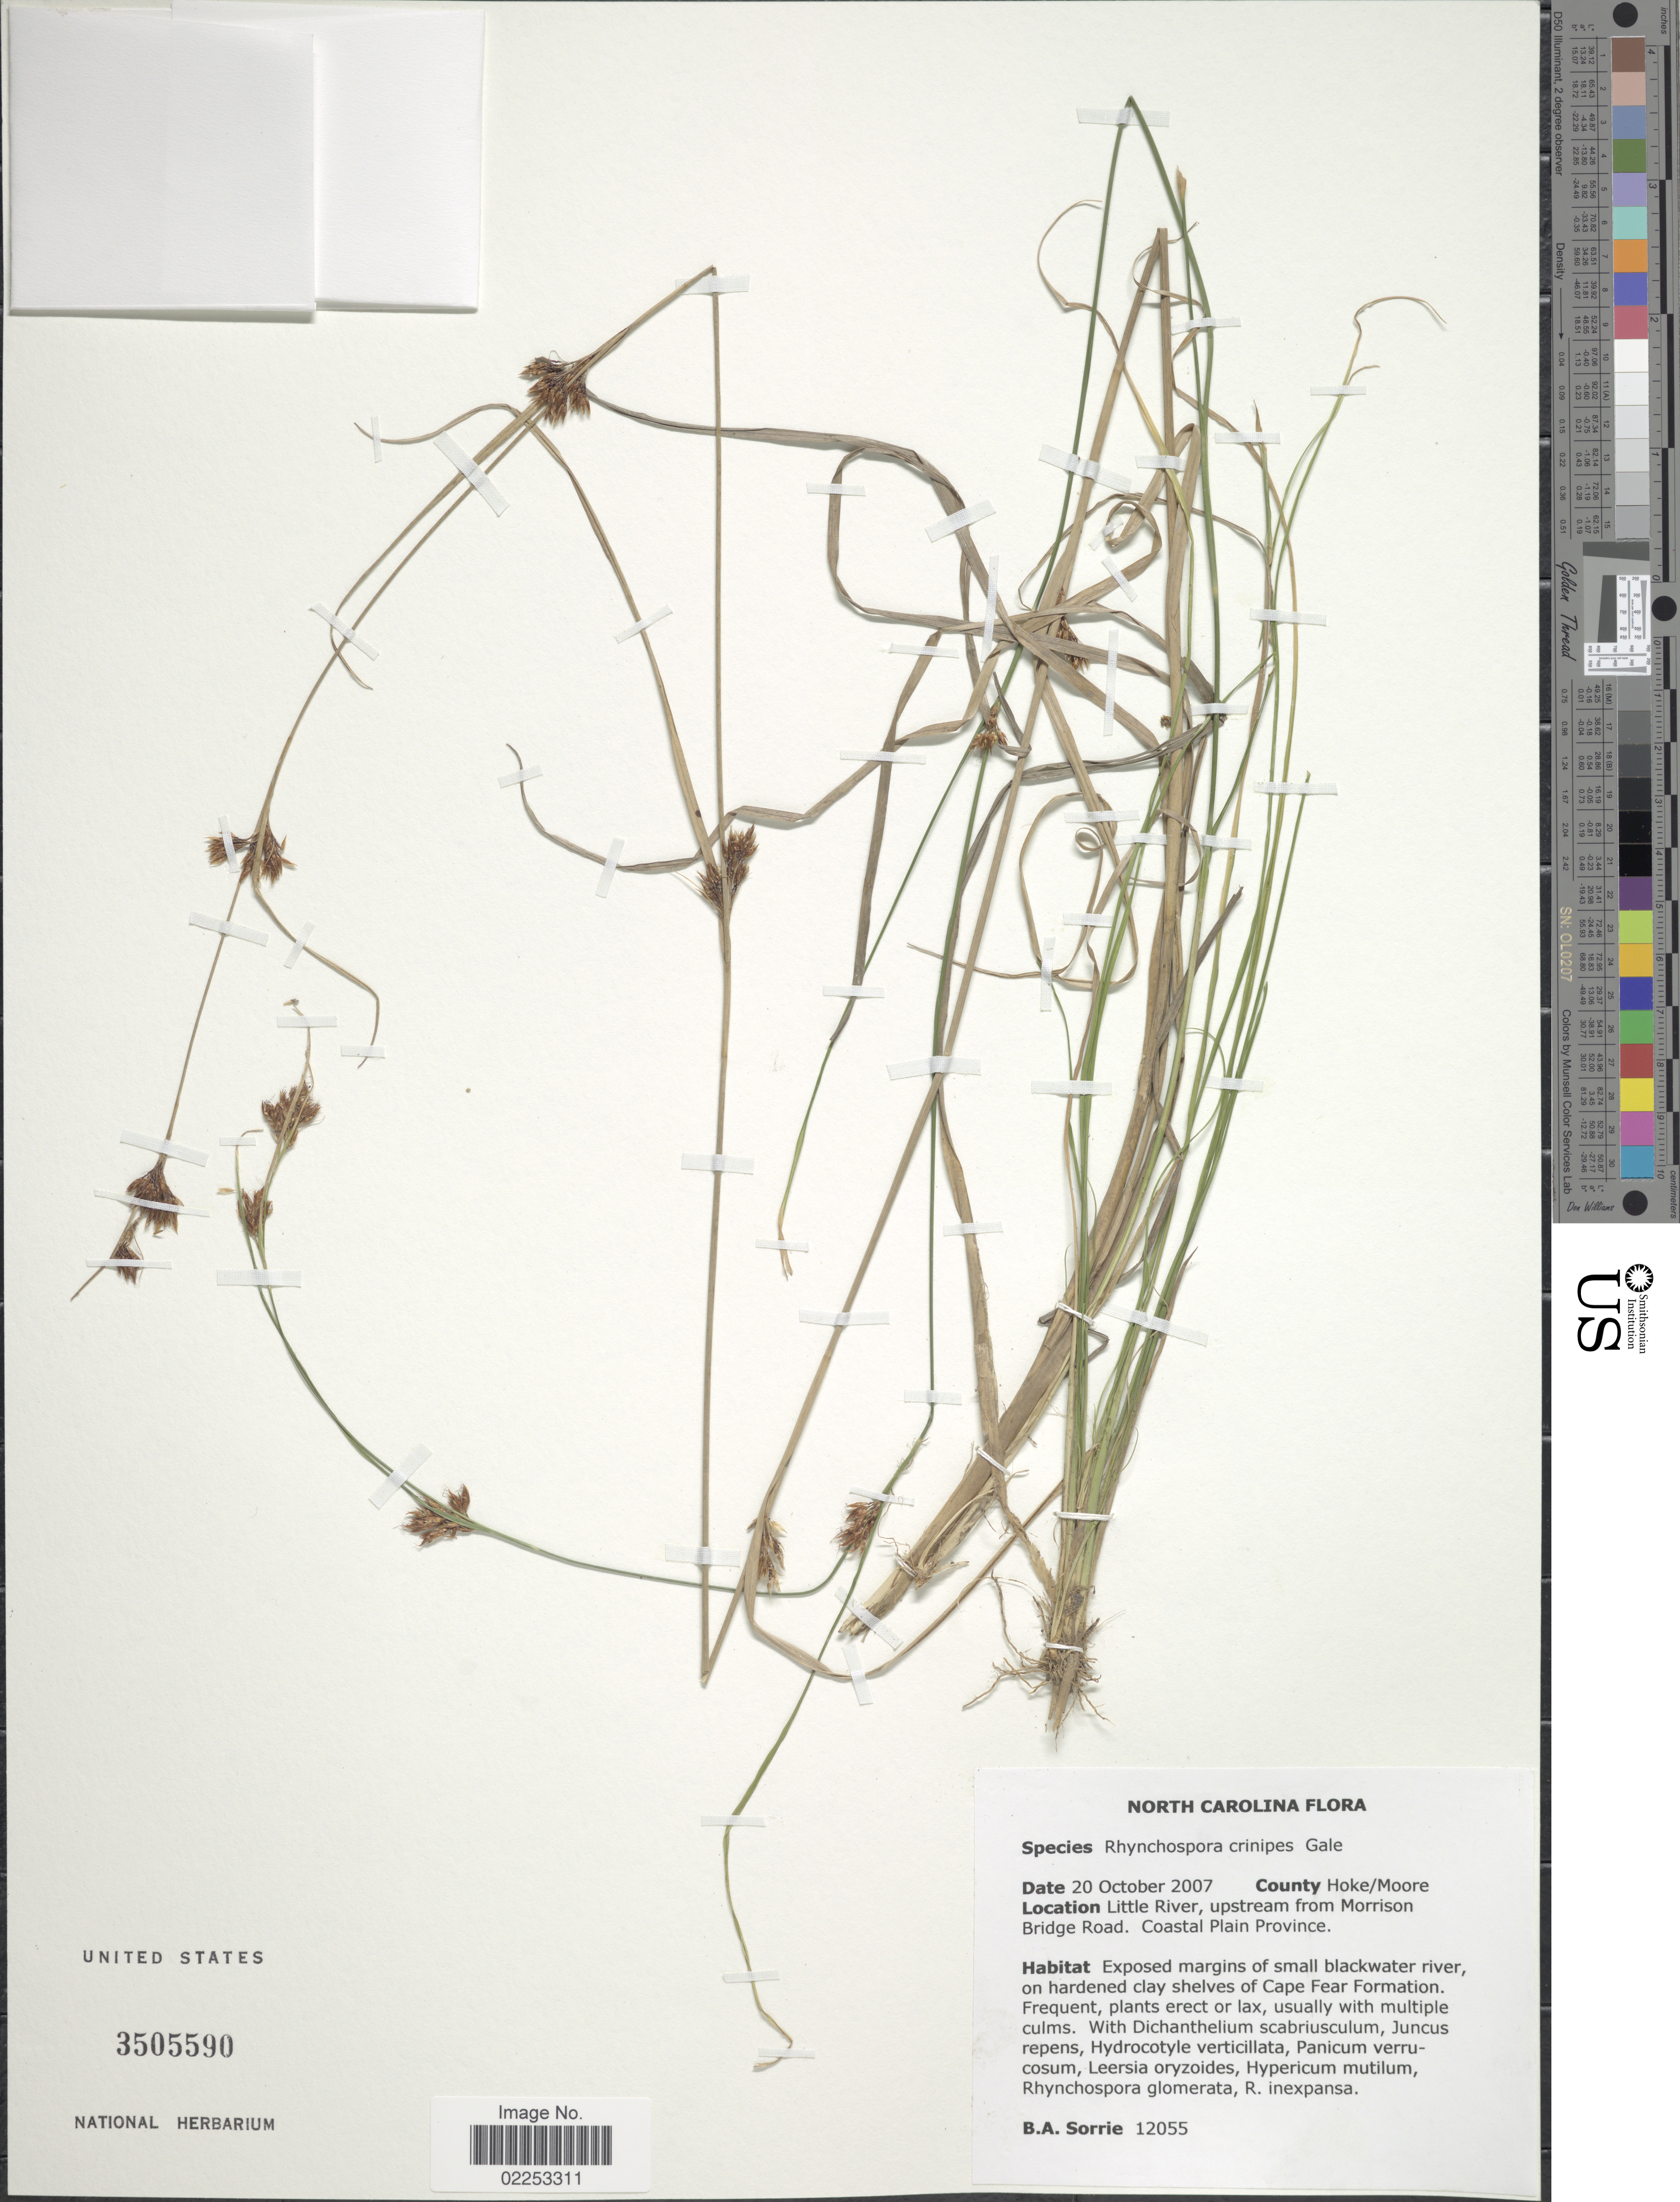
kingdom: Plantae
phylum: Tracheophyta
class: Liliopsida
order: Poales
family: Cyperaceae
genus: Rhynchospora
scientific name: Rhynchospora crinipes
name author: Gale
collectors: B. Sorrie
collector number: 12055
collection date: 2007-10-20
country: United States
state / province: North Carolina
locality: County Hoke/Moore, Little River, upstream from Morrison Bridge Road. Coastal Plain province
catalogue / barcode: US 3505590